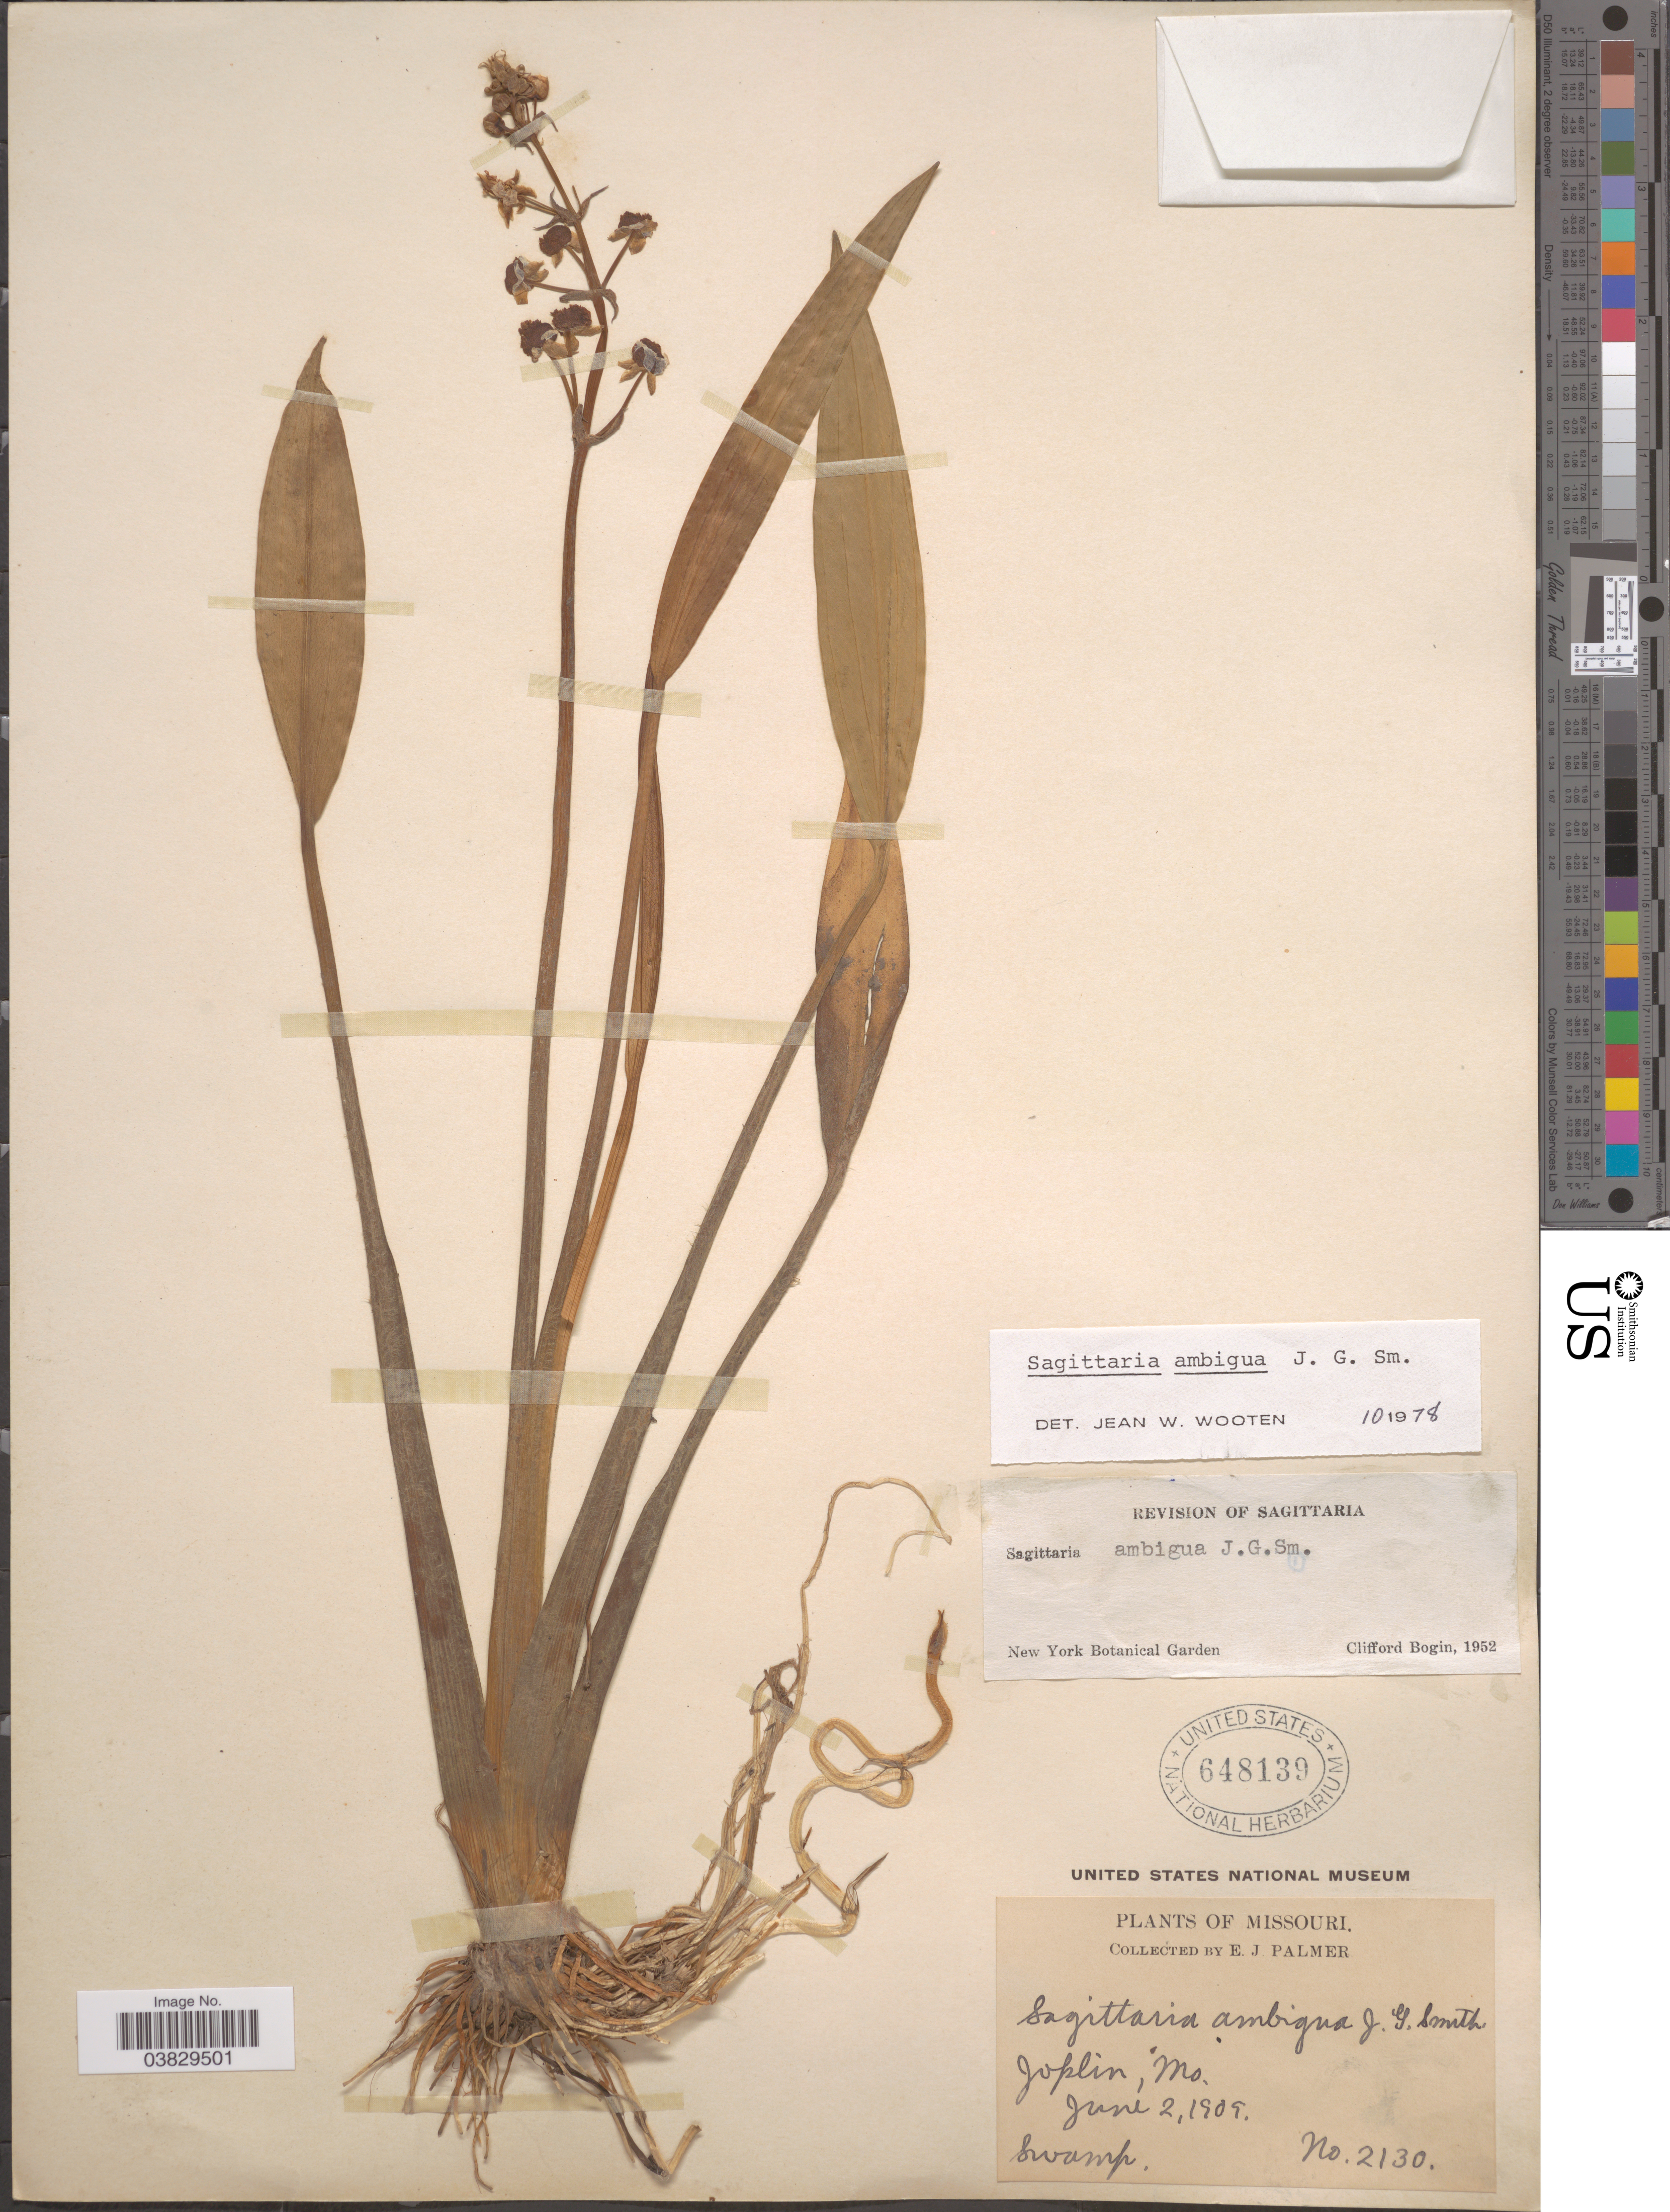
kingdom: Plantae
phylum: Tracheophyta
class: Liliopsida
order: Alismatales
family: Alismataceae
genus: Sagittaria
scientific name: Sagittaria ambigua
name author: J.G. Sm.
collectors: E. J. Palmer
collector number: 2130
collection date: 1909-06-02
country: United States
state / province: Missouri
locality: Joplin.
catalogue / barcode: US 648139